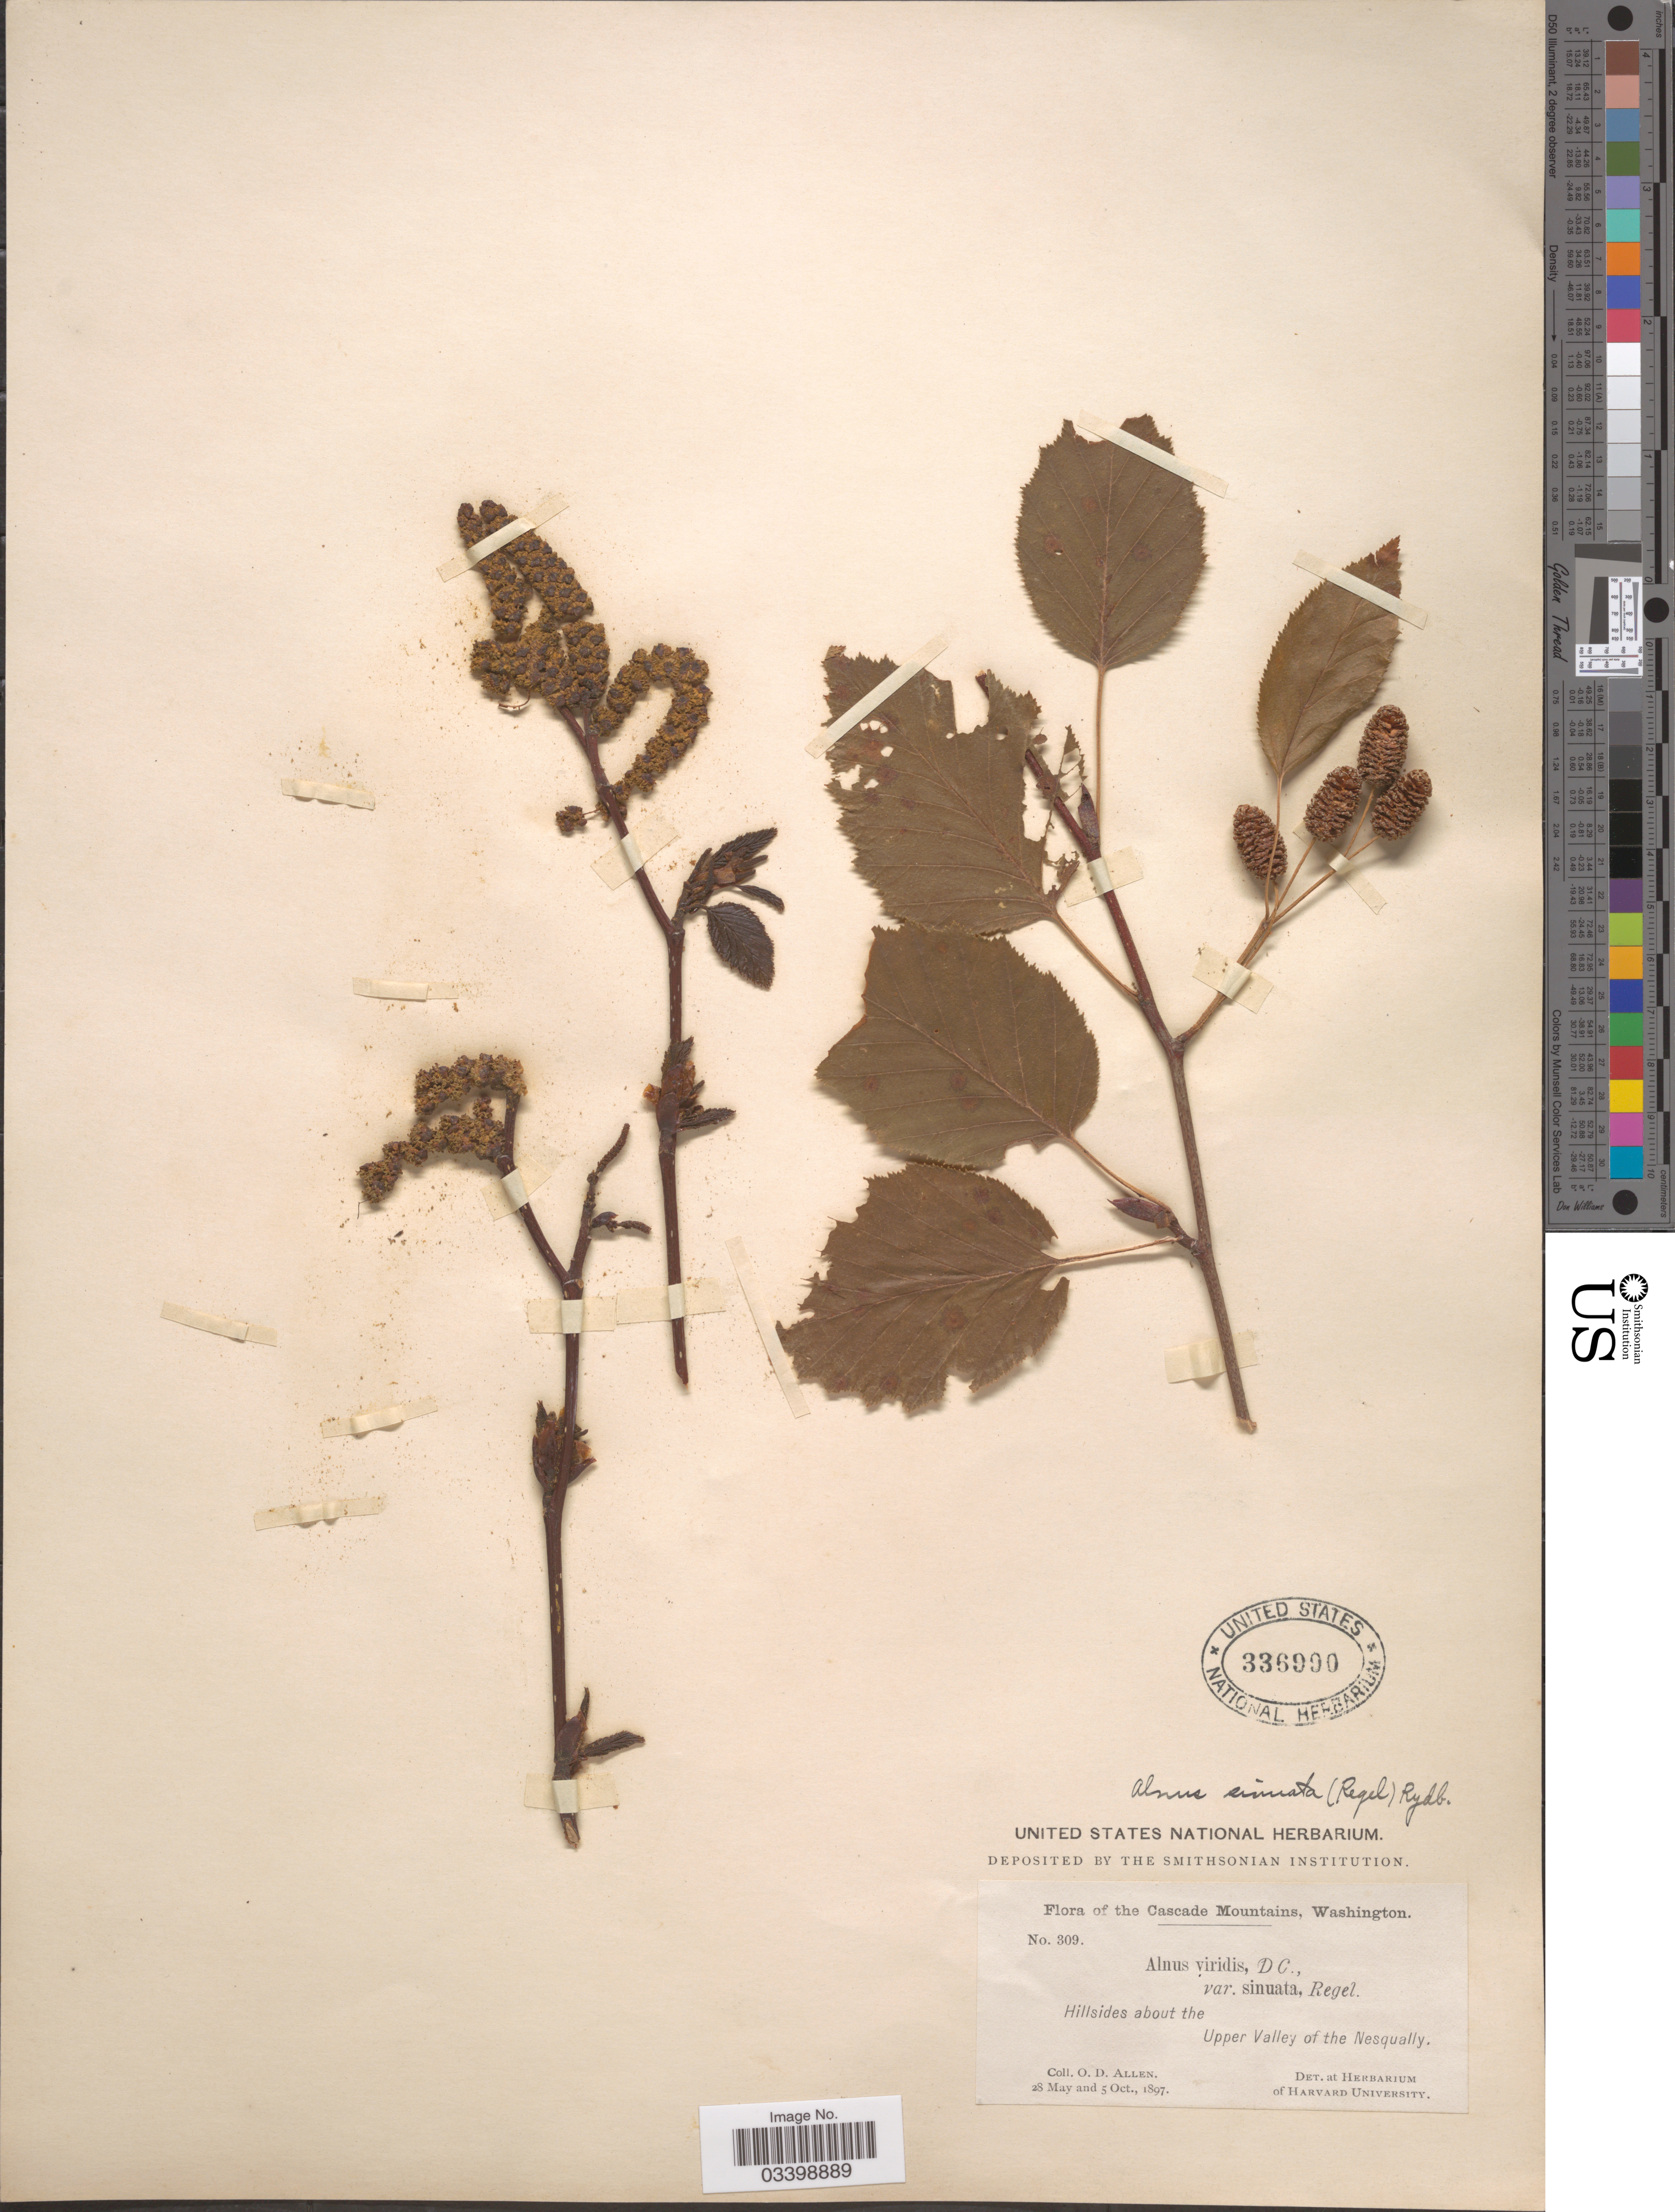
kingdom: Plantae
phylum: Tracheophyta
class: Magnoliopsida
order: Fagales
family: Betulaceae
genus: Alnus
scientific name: Alnus viridis subsp. sinuata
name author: Regel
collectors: O. D. Allen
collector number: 309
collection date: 1897-05-28/1897-10-05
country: United States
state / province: Washington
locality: Cascade Mountains. Hillsides about the Upper Valley of the Nesqually.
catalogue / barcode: US 336990